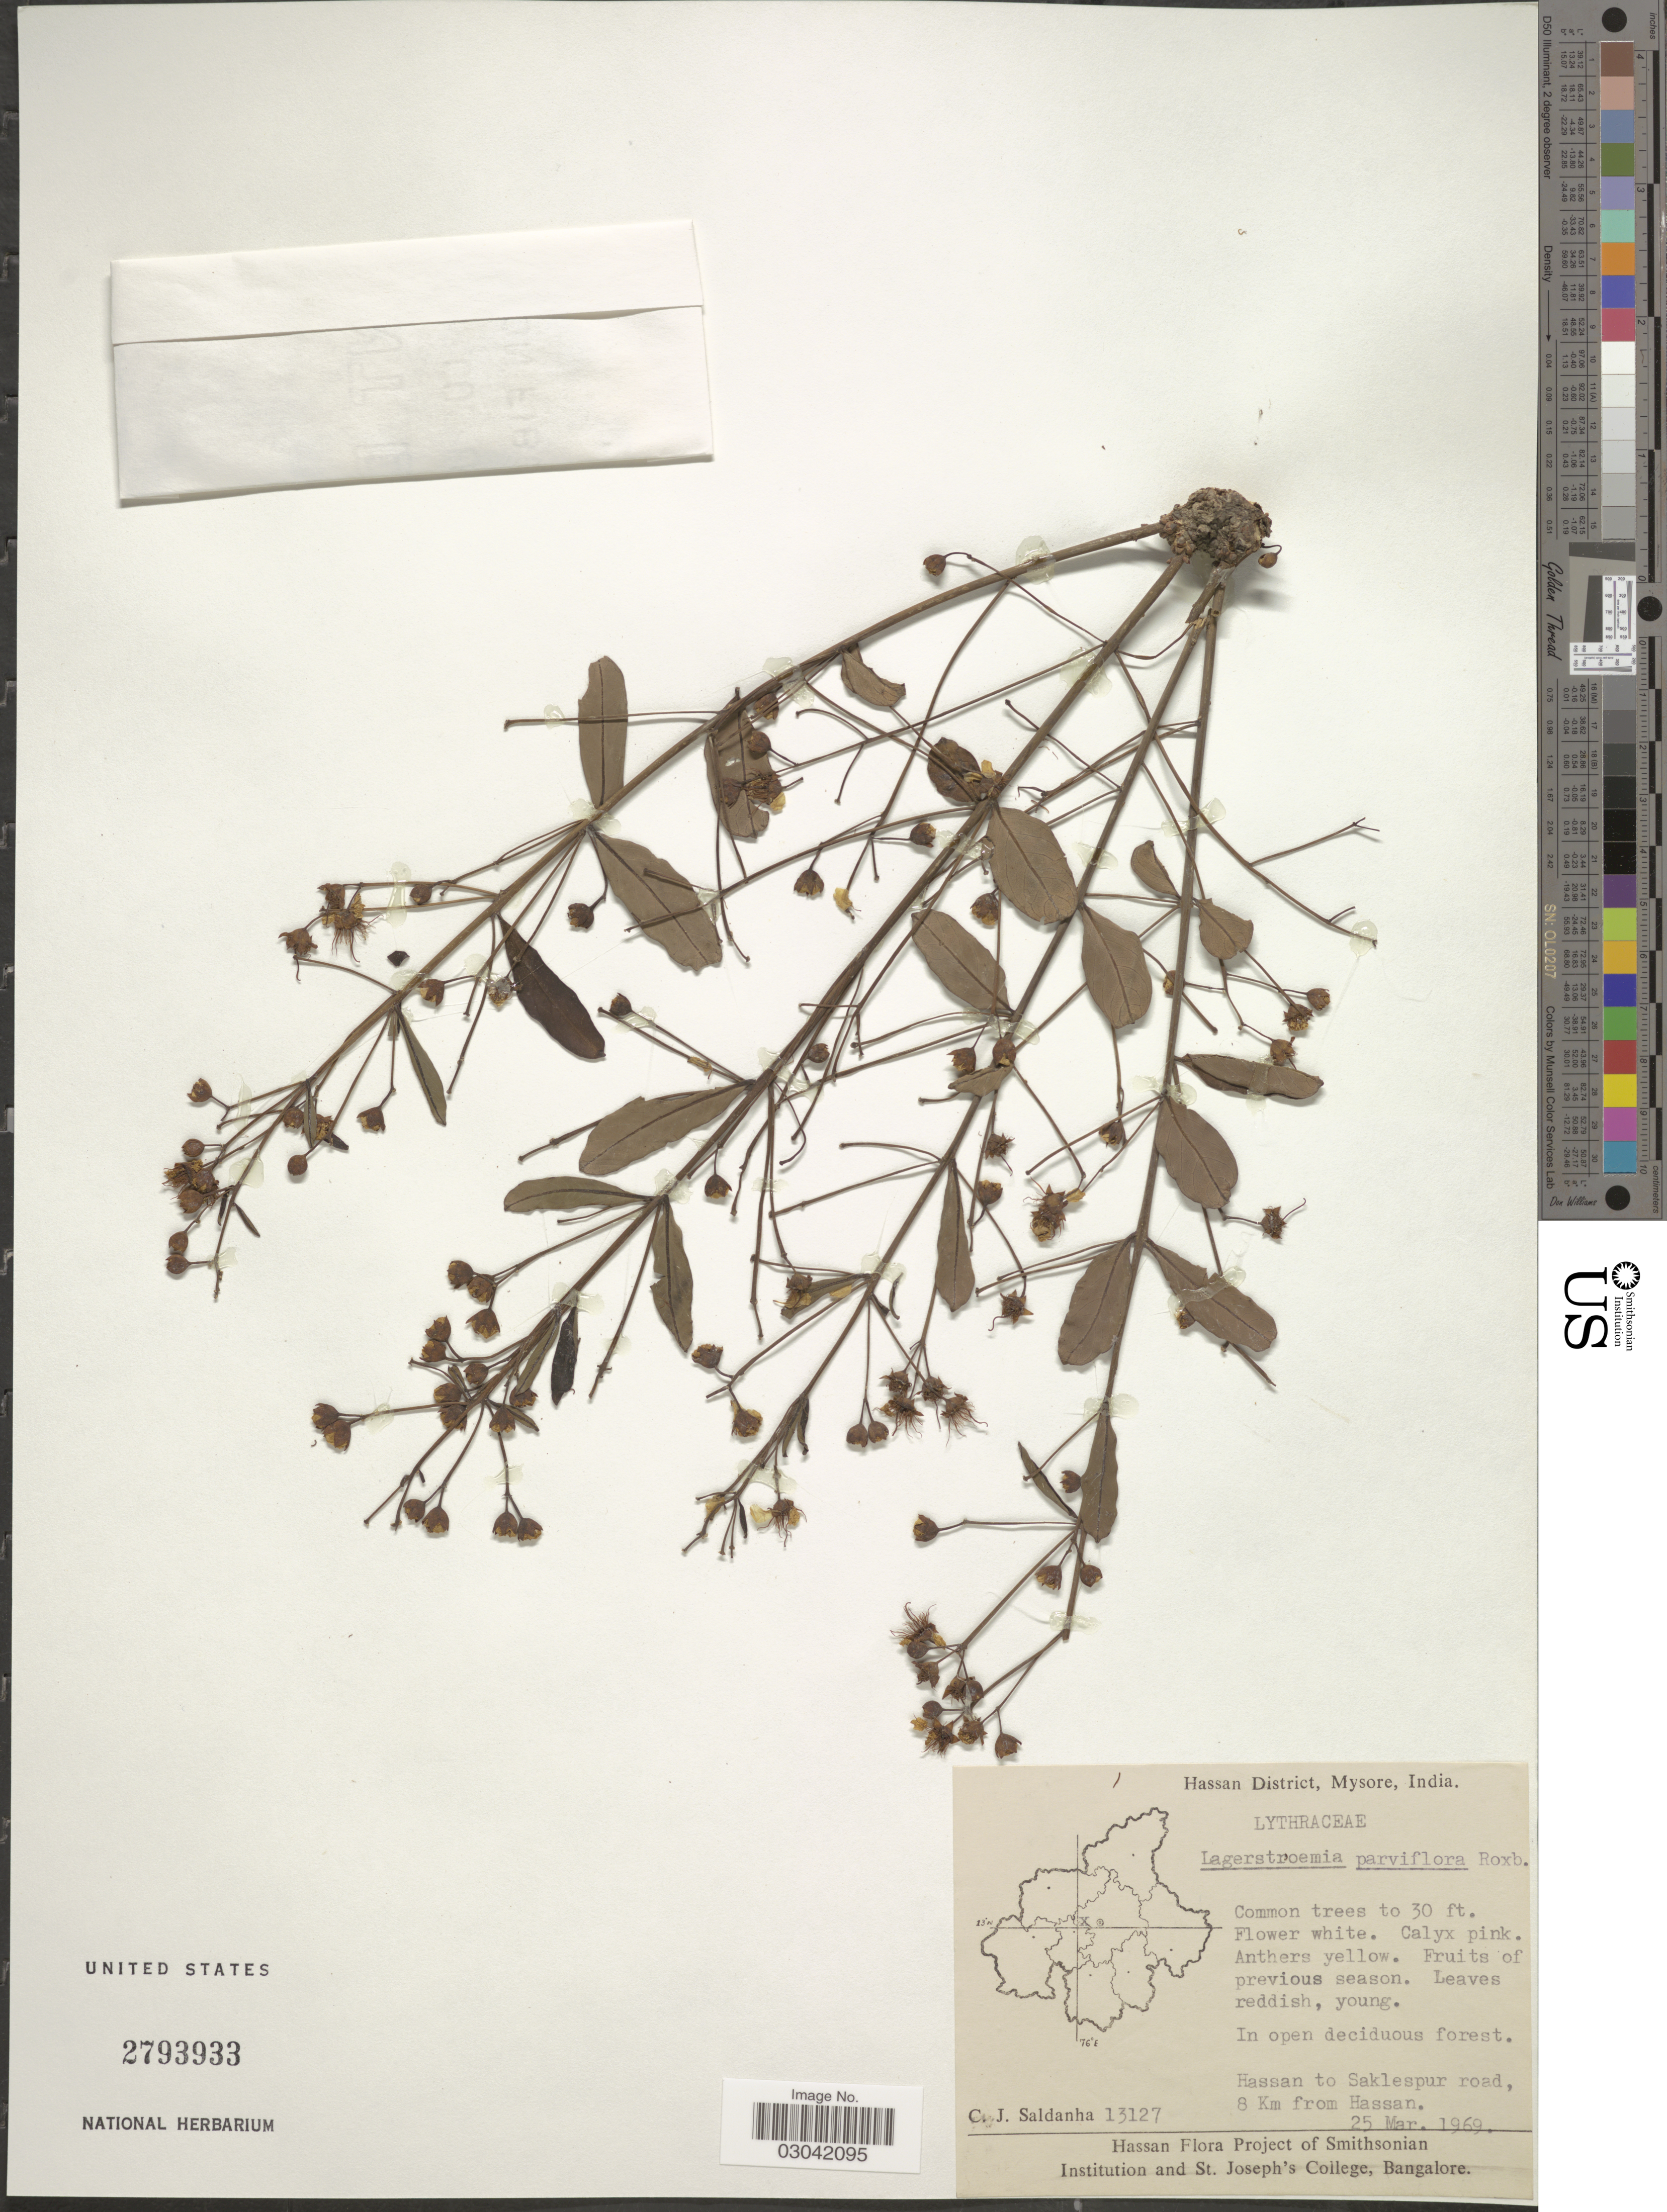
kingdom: Plantae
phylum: Tracheophyta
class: Magnoliopsida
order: Myrtales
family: Lythraceae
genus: Lagerstroemia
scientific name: Lagerstroemia parviflora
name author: Roxb.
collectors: C. J. Saldanha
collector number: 13127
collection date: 1969-03-25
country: India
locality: Hassan District, Mysore, Hassan to Saklespur road, 8 Km from Hassan.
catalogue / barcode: US 2793933